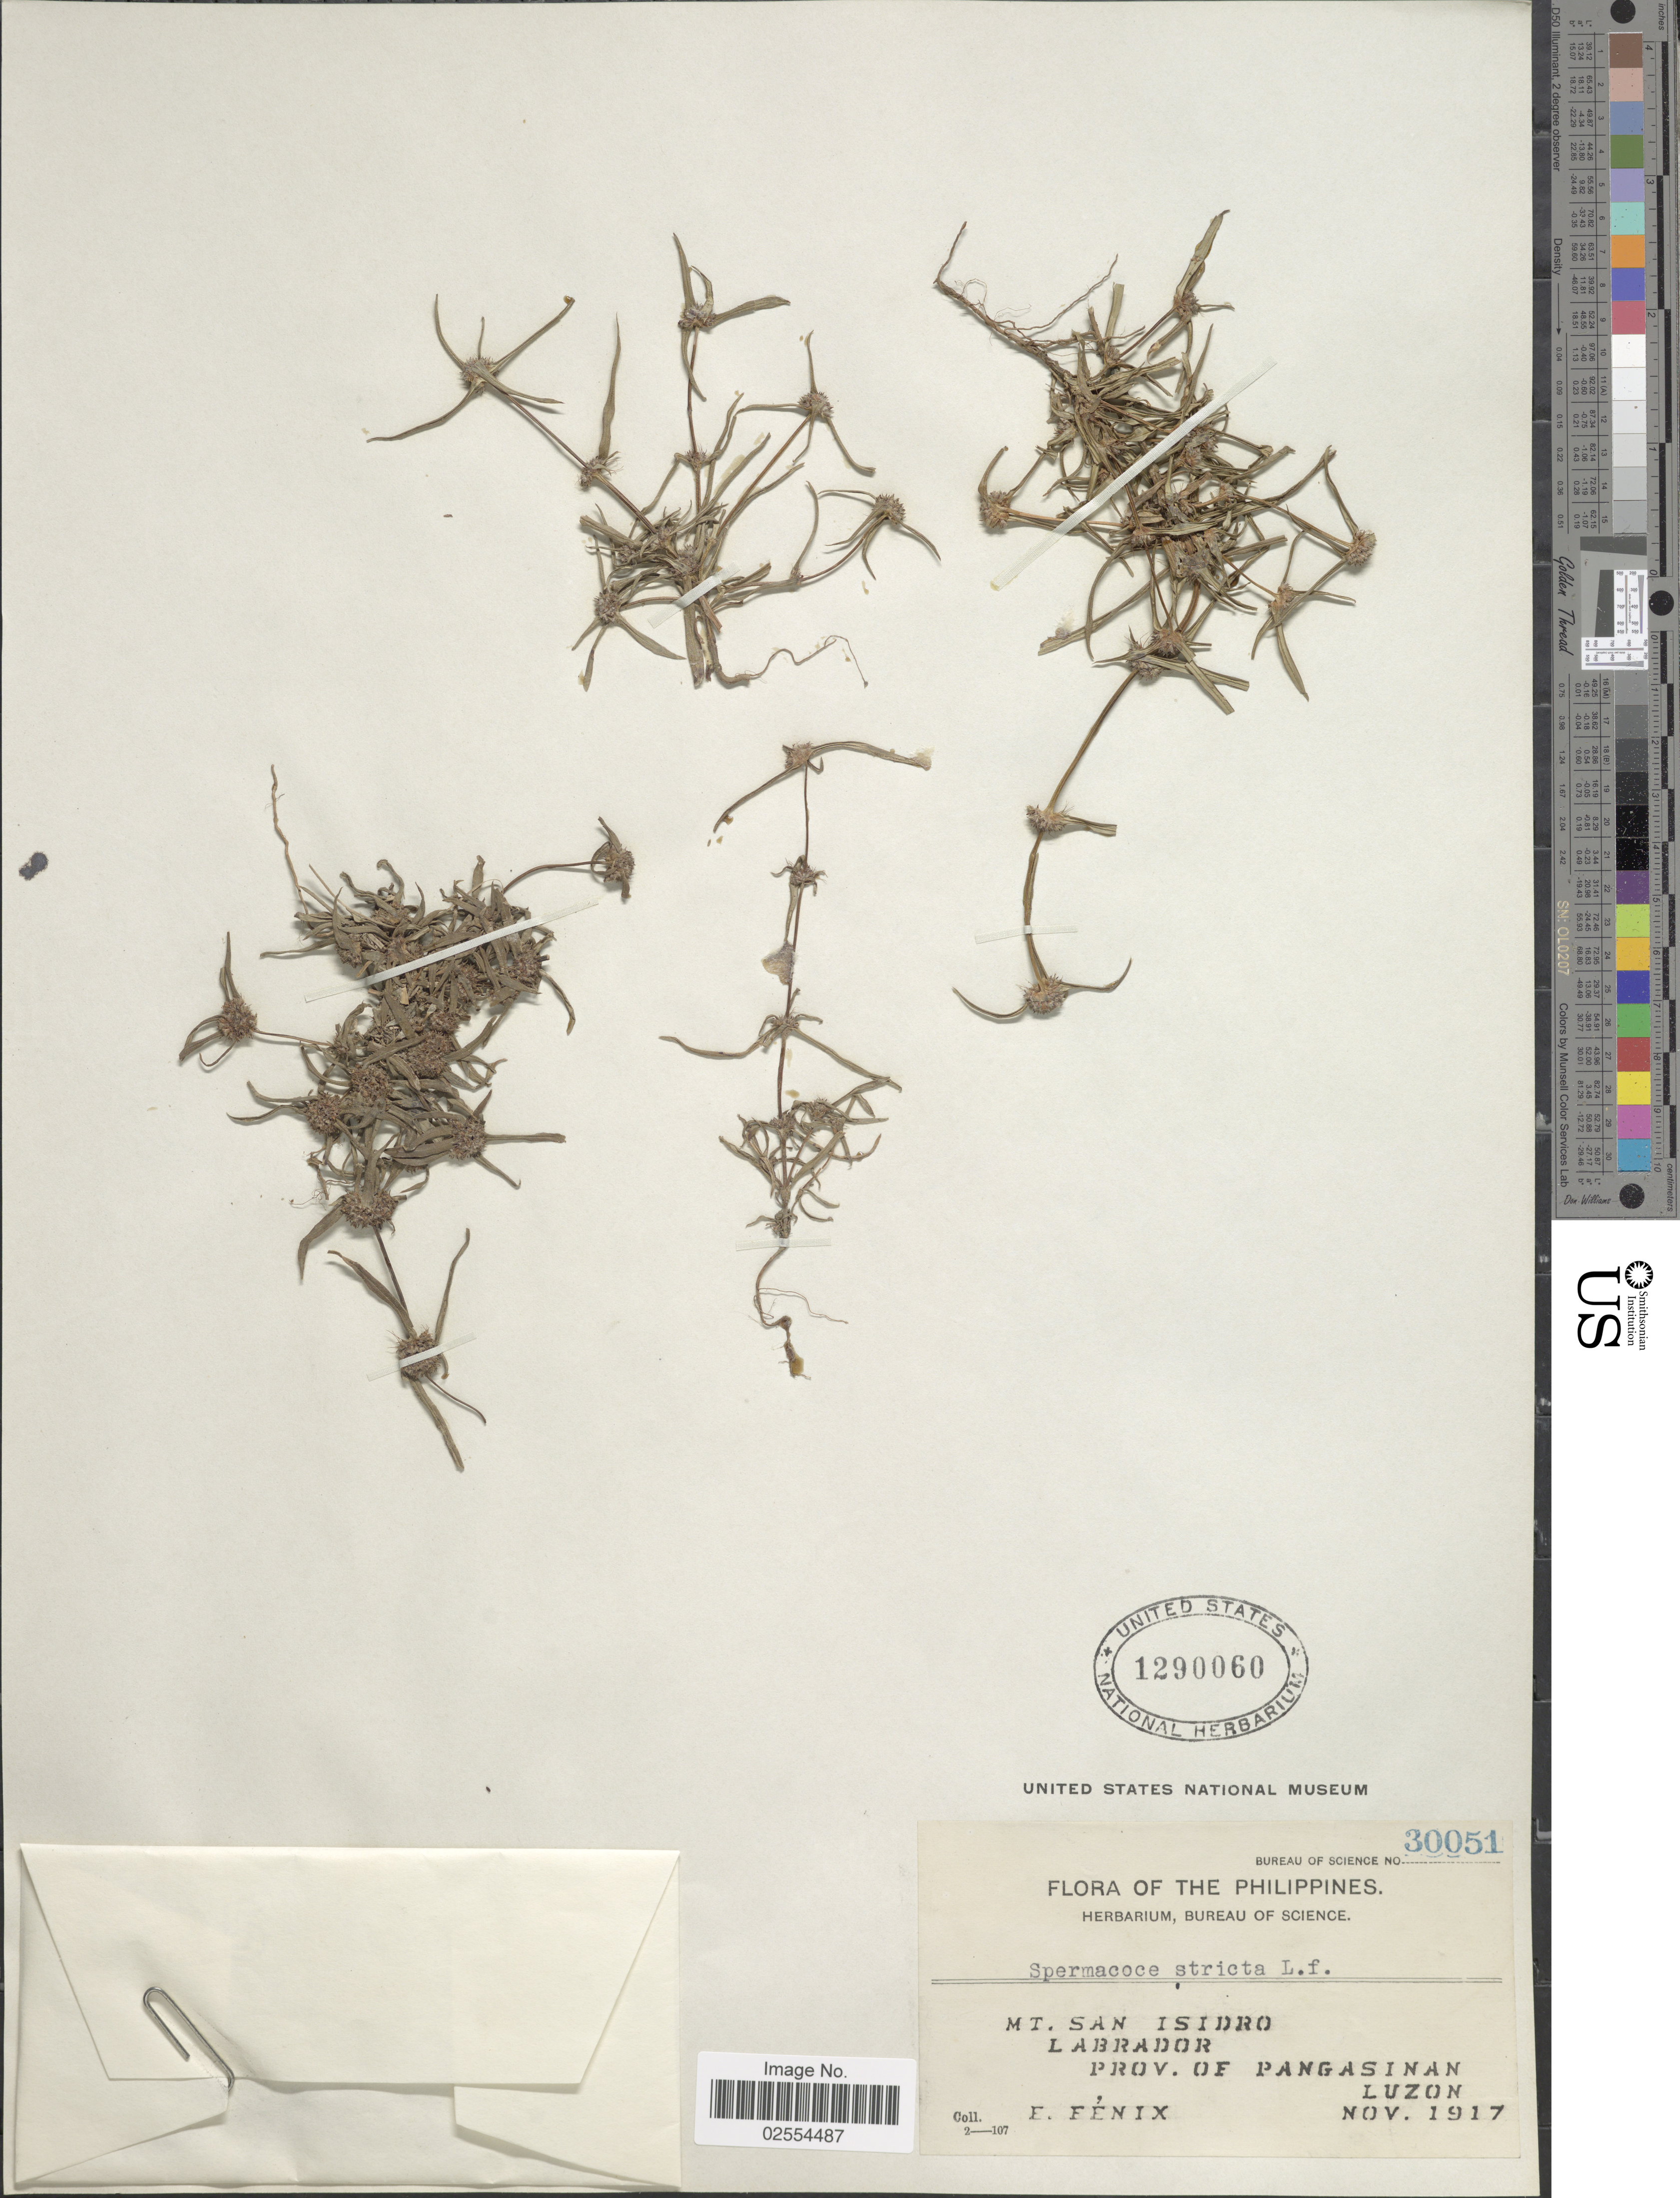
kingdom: Plantae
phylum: Tracheophyta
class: Magnoliopsida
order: Gentianales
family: Rubiaceae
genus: Spermacoce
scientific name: Spermacoce stricta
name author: L. f.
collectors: E. Fénix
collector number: Bureau of Science 30051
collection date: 1917-11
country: Philippines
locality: Mt. San Isidro, Labrador, Prov. of Pangasinan, Luzon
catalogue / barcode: US 1290060